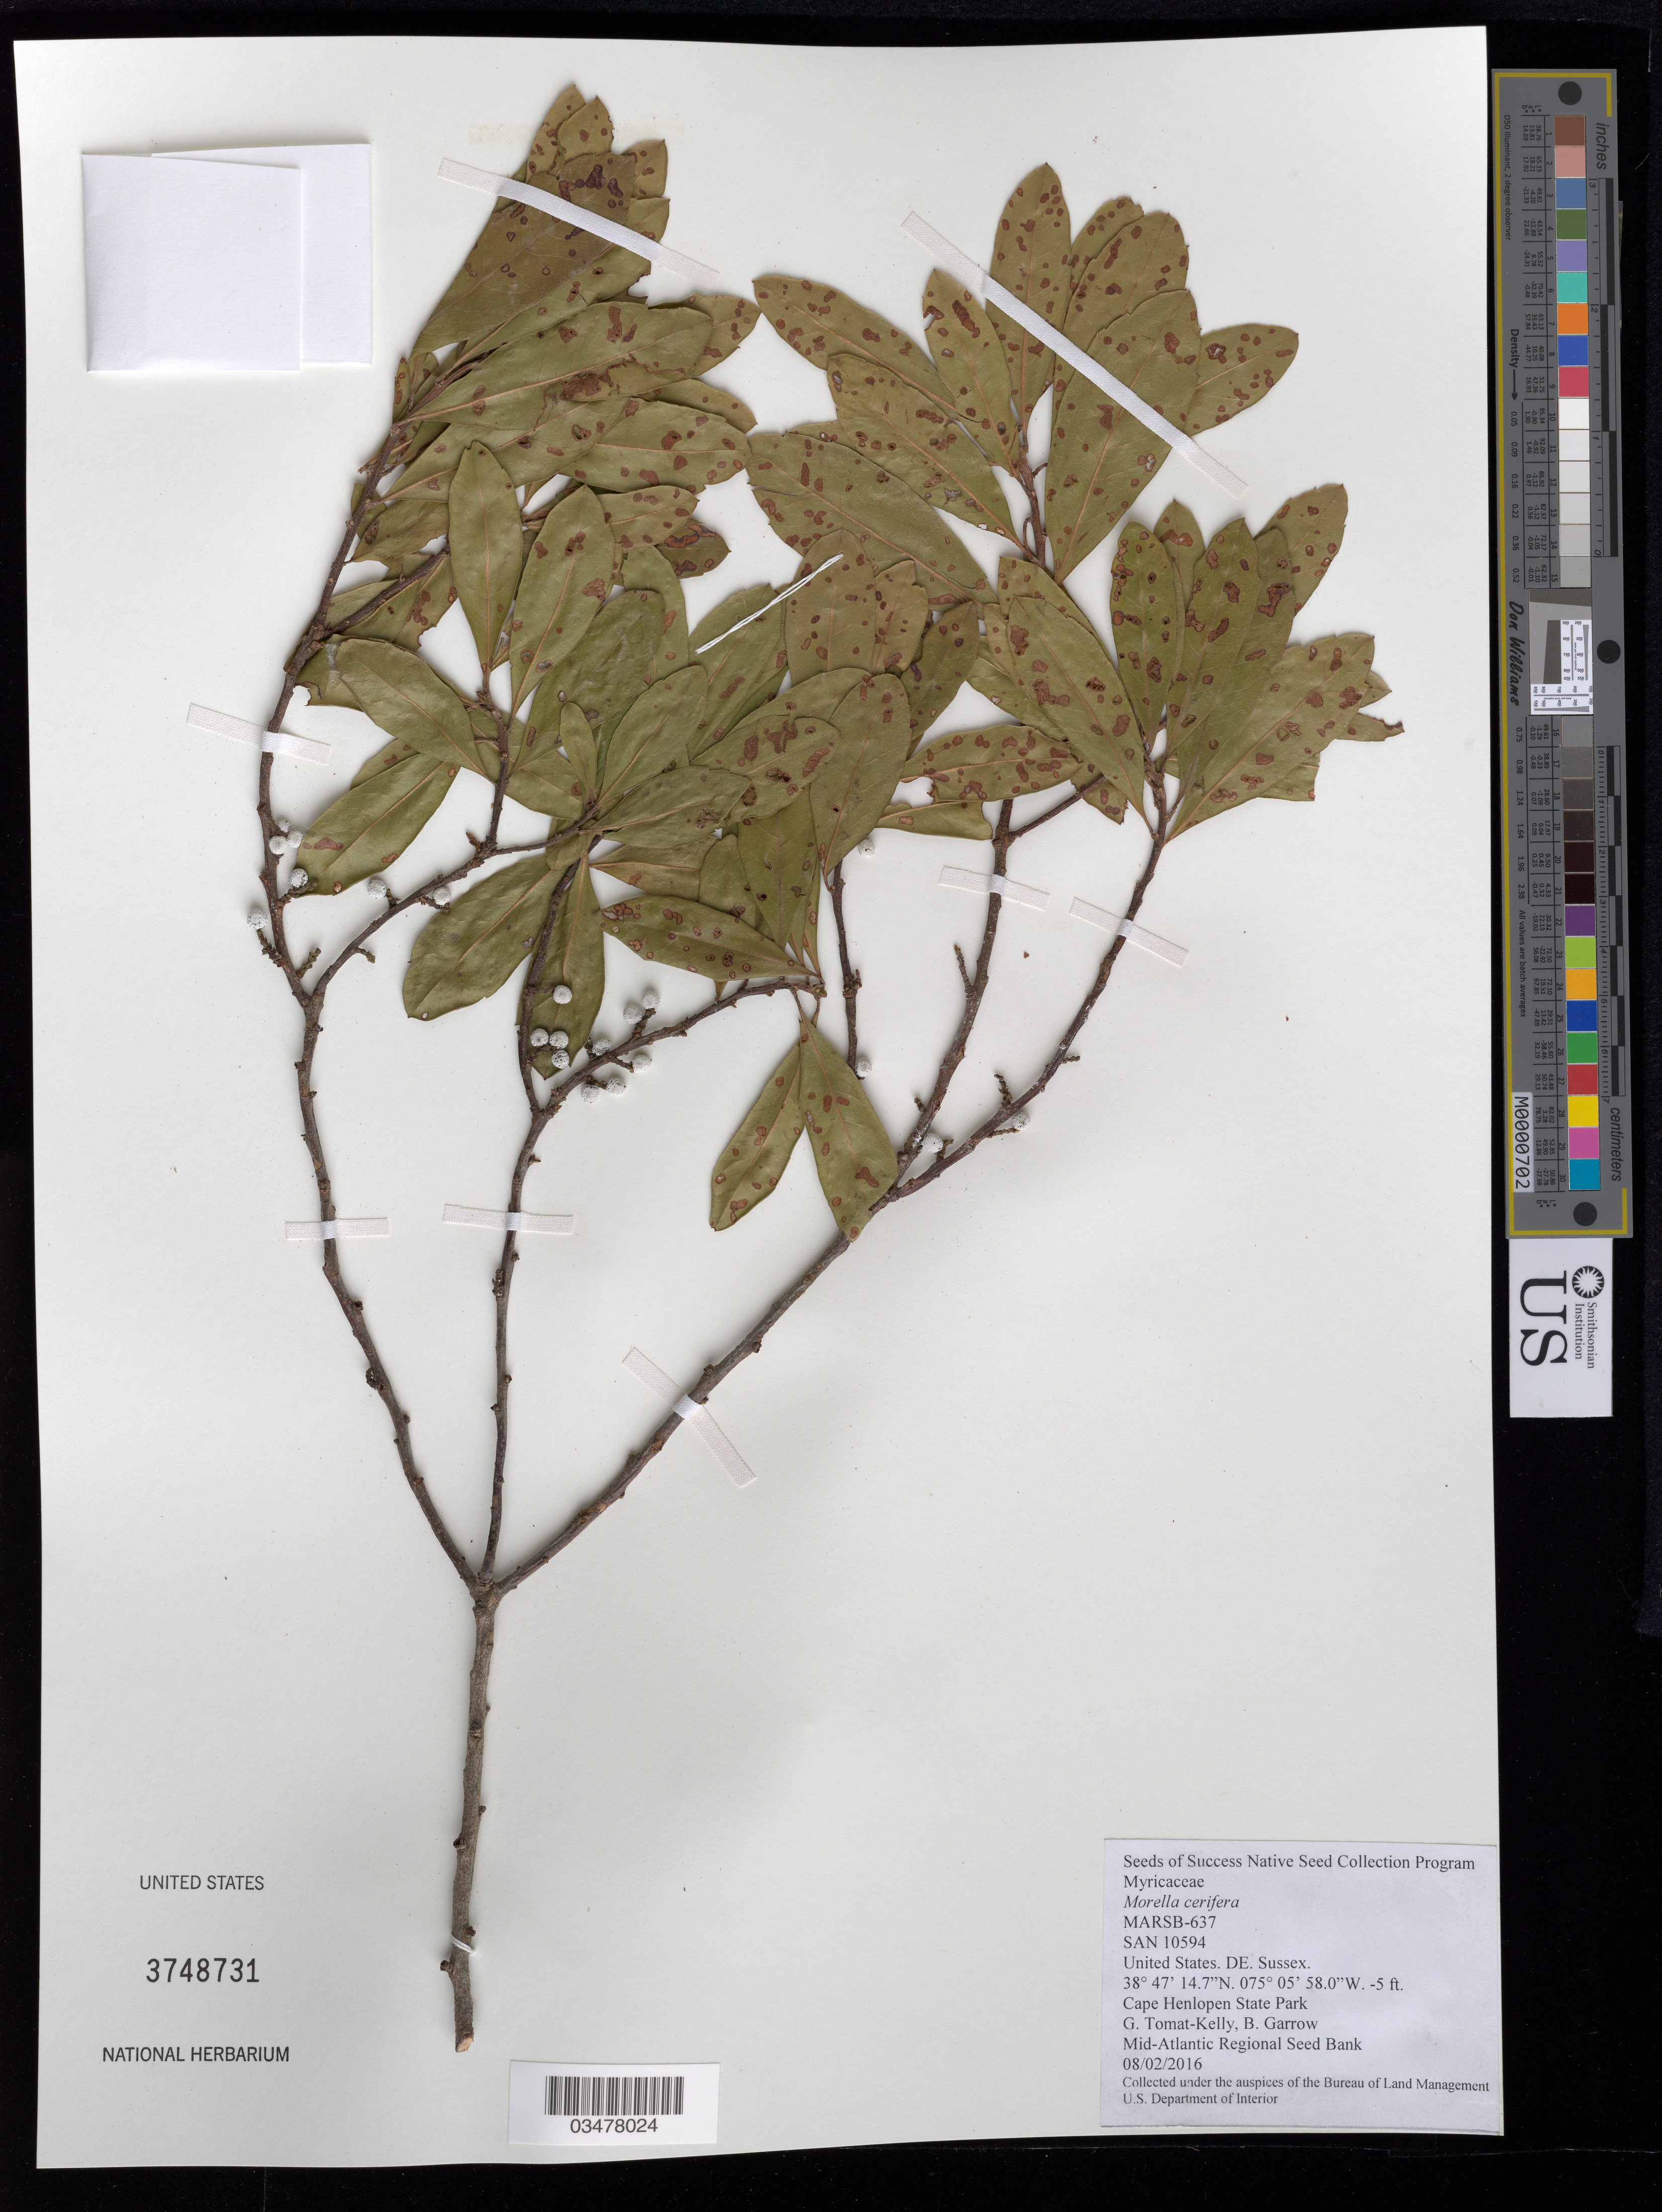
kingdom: Plantae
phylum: Tracheophyta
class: Magnoliopsida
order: Fagales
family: Myricaceae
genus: Morella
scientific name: Morella cerifera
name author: (L.) Small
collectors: G. Tomat-Kelly & B. Garrow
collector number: MARSB-637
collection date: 2016-08-02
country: United States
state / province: Delaware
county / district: Sussex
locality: Cape Henlopen State Park, Nature Trail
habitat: Coastal pine forest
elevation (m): -2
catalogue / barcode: US 3748731